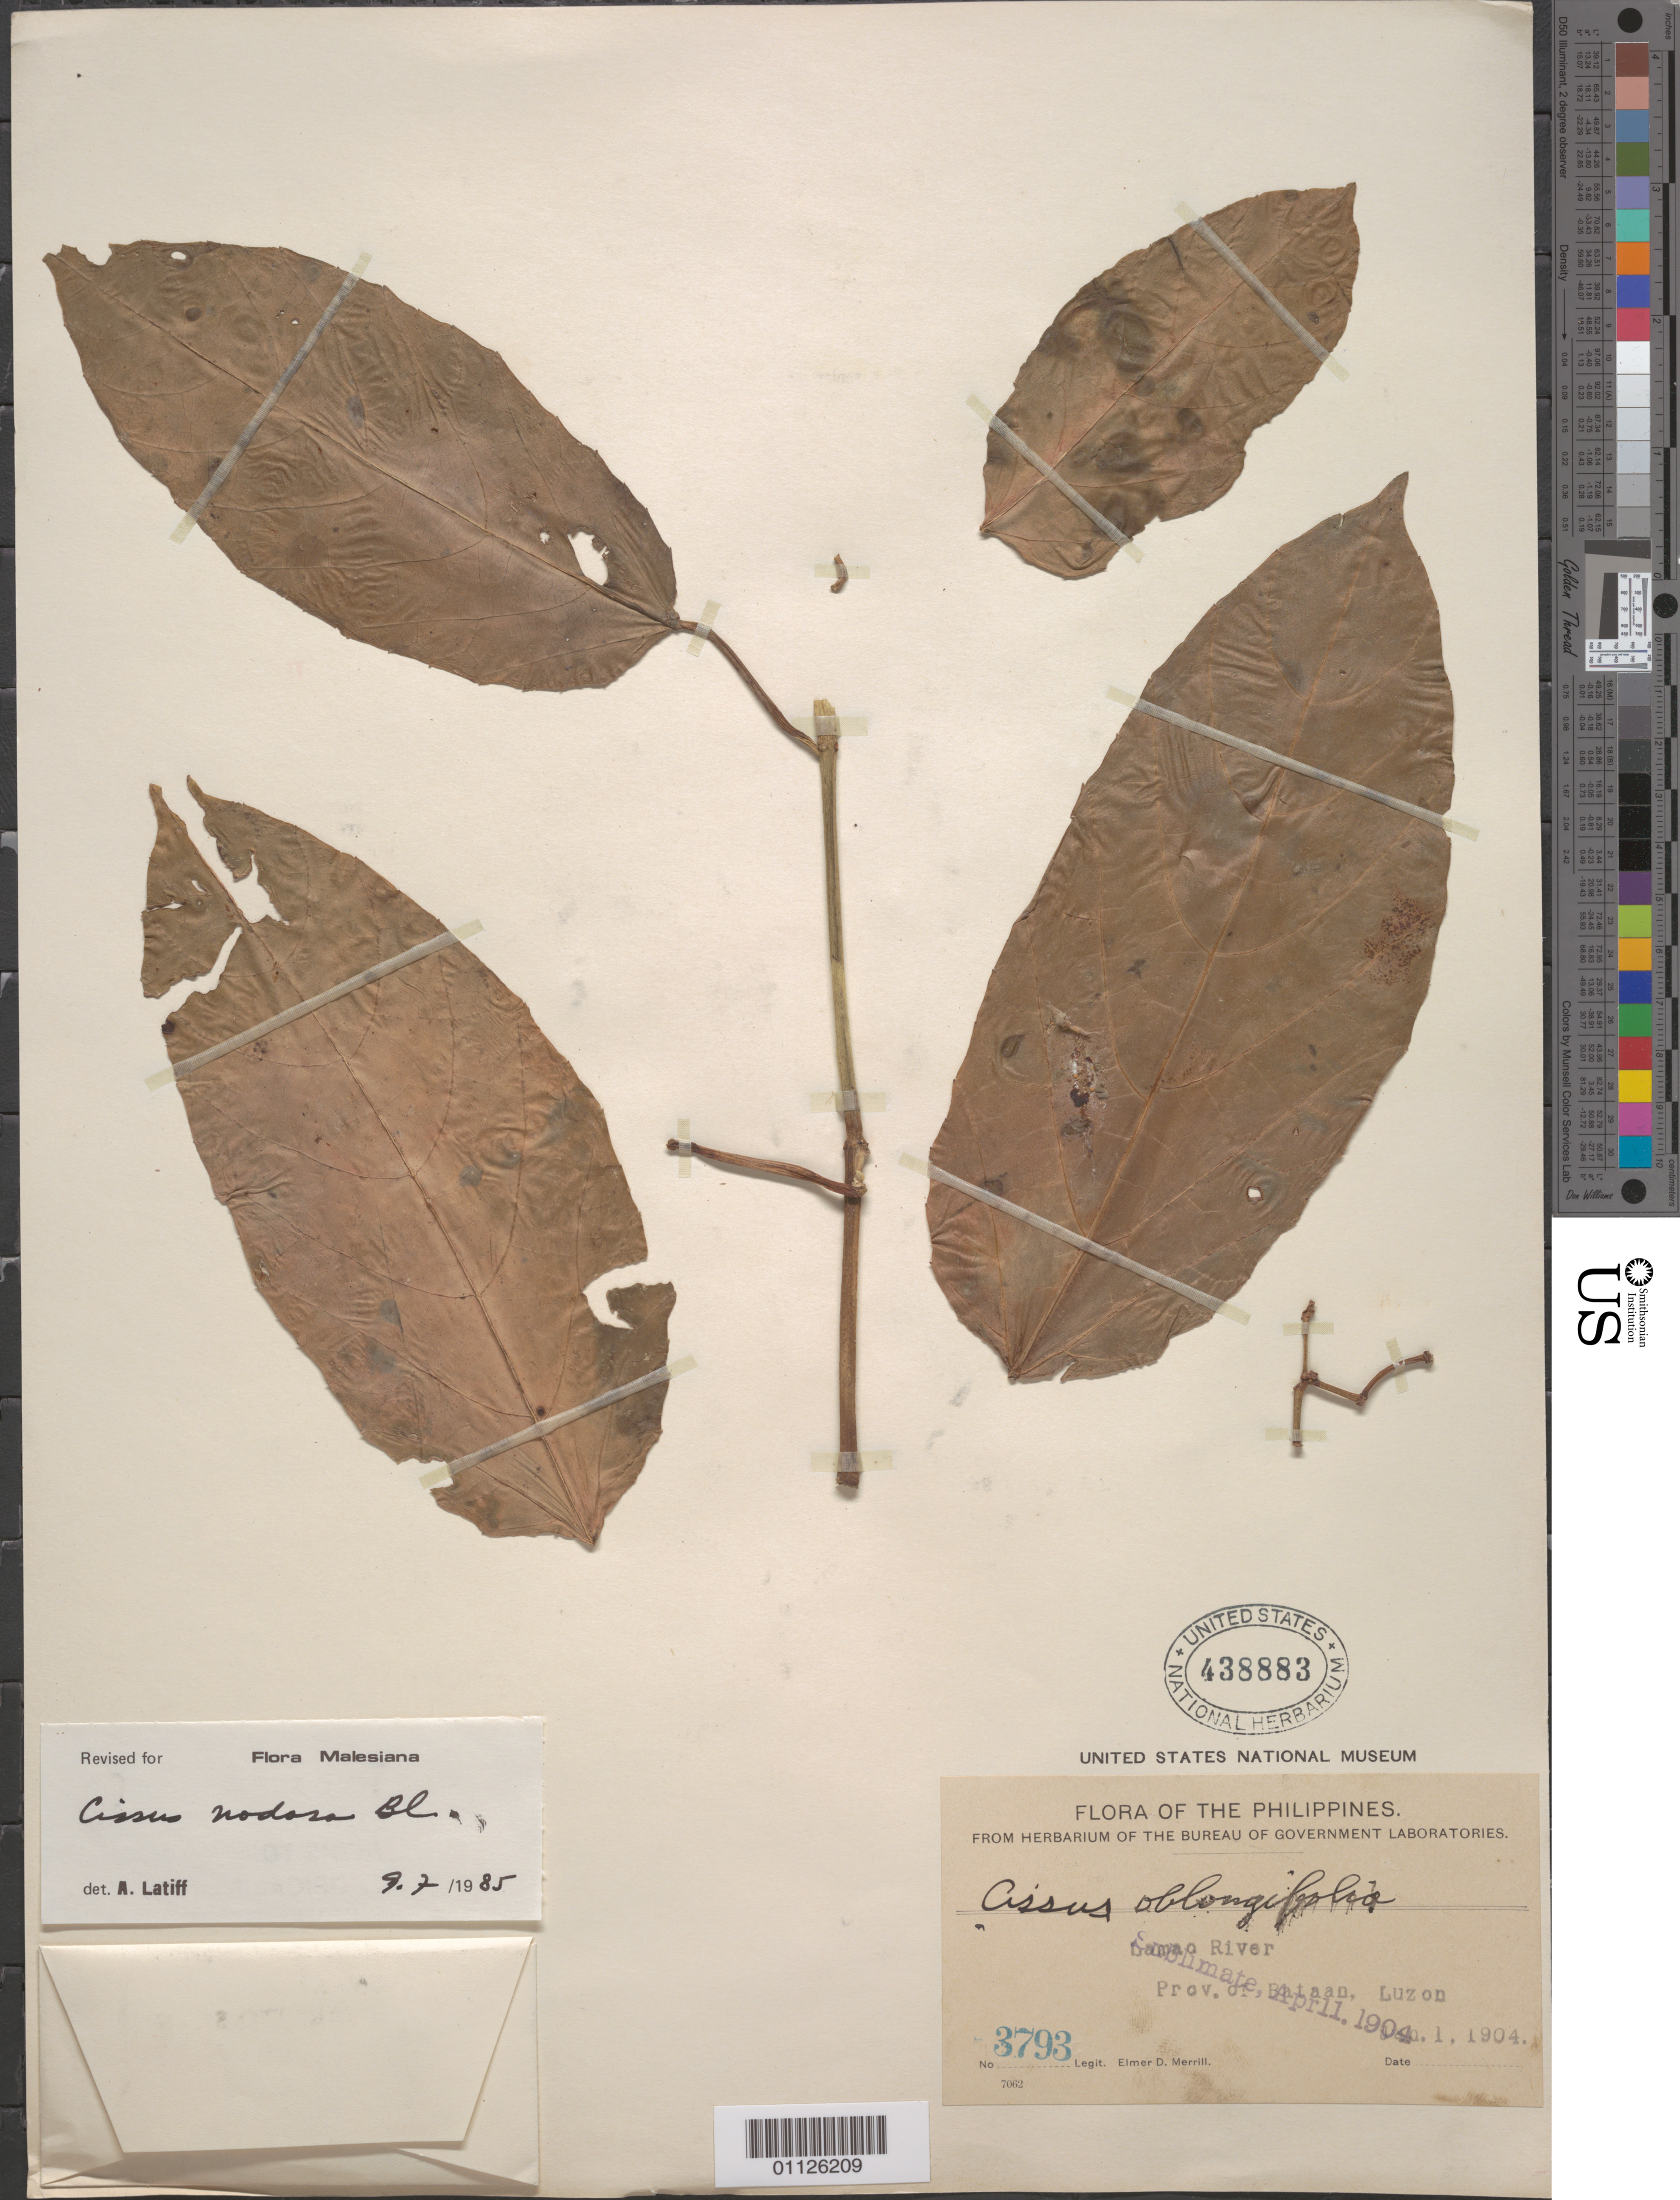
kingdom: Plantae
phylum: Tracheophyta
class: Magnoliopsida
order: Vitales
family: Vitaceae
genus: Cissus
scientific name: Cissus nodosa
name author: Blume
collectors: E. D. Merrill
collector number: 3793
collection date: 1904-01-10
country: Philippines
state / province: Central Luzon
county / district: Bataan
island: Luzon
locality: Luzon.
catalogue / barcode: US 438883